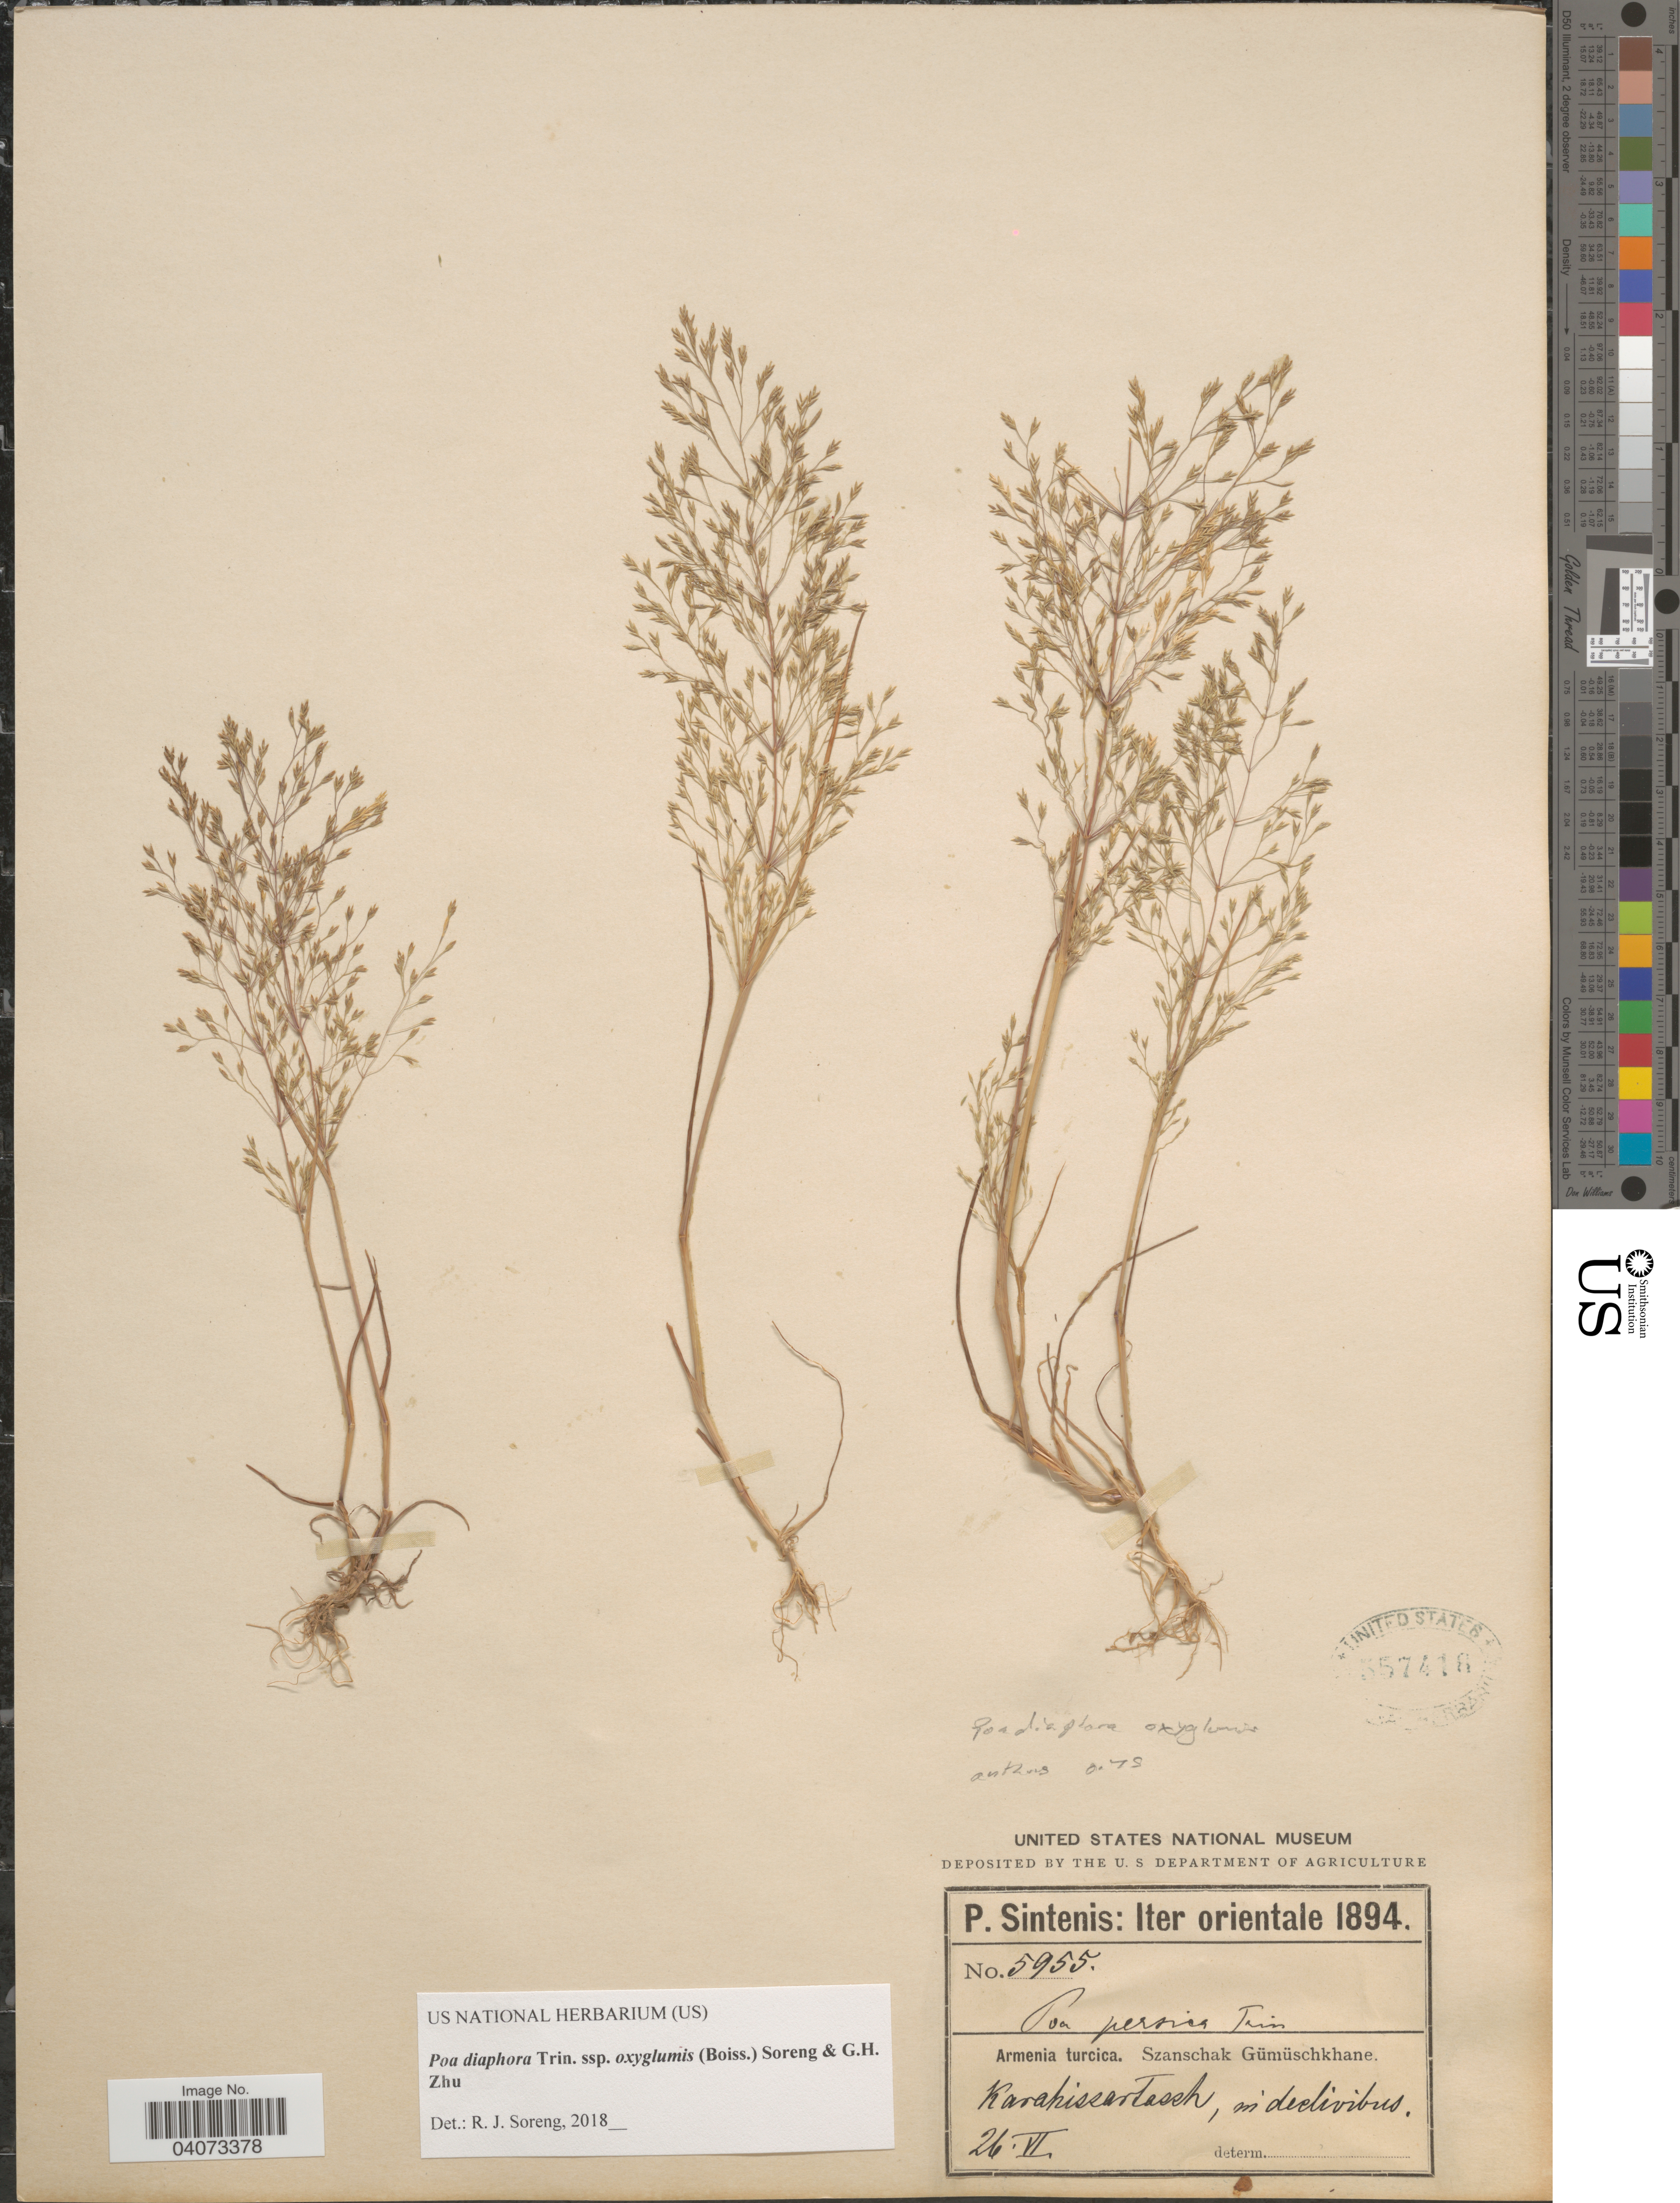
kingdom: Plantae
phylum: Tracheophyta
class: Liliopsida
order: Poales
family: Poaceae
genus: Poa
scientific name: Poa diaphora subsp. oxyglumis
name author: (Boiss.) Soreng & G.H. Zhu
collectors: P. Sintenis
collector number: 5955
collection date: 1894-06-26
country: Turkey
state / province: Gumushane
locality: Iter orientale 1894. Armenia turcica. Szanschak Gümüschkhane. Karahissartasch.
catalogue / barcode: US 357416